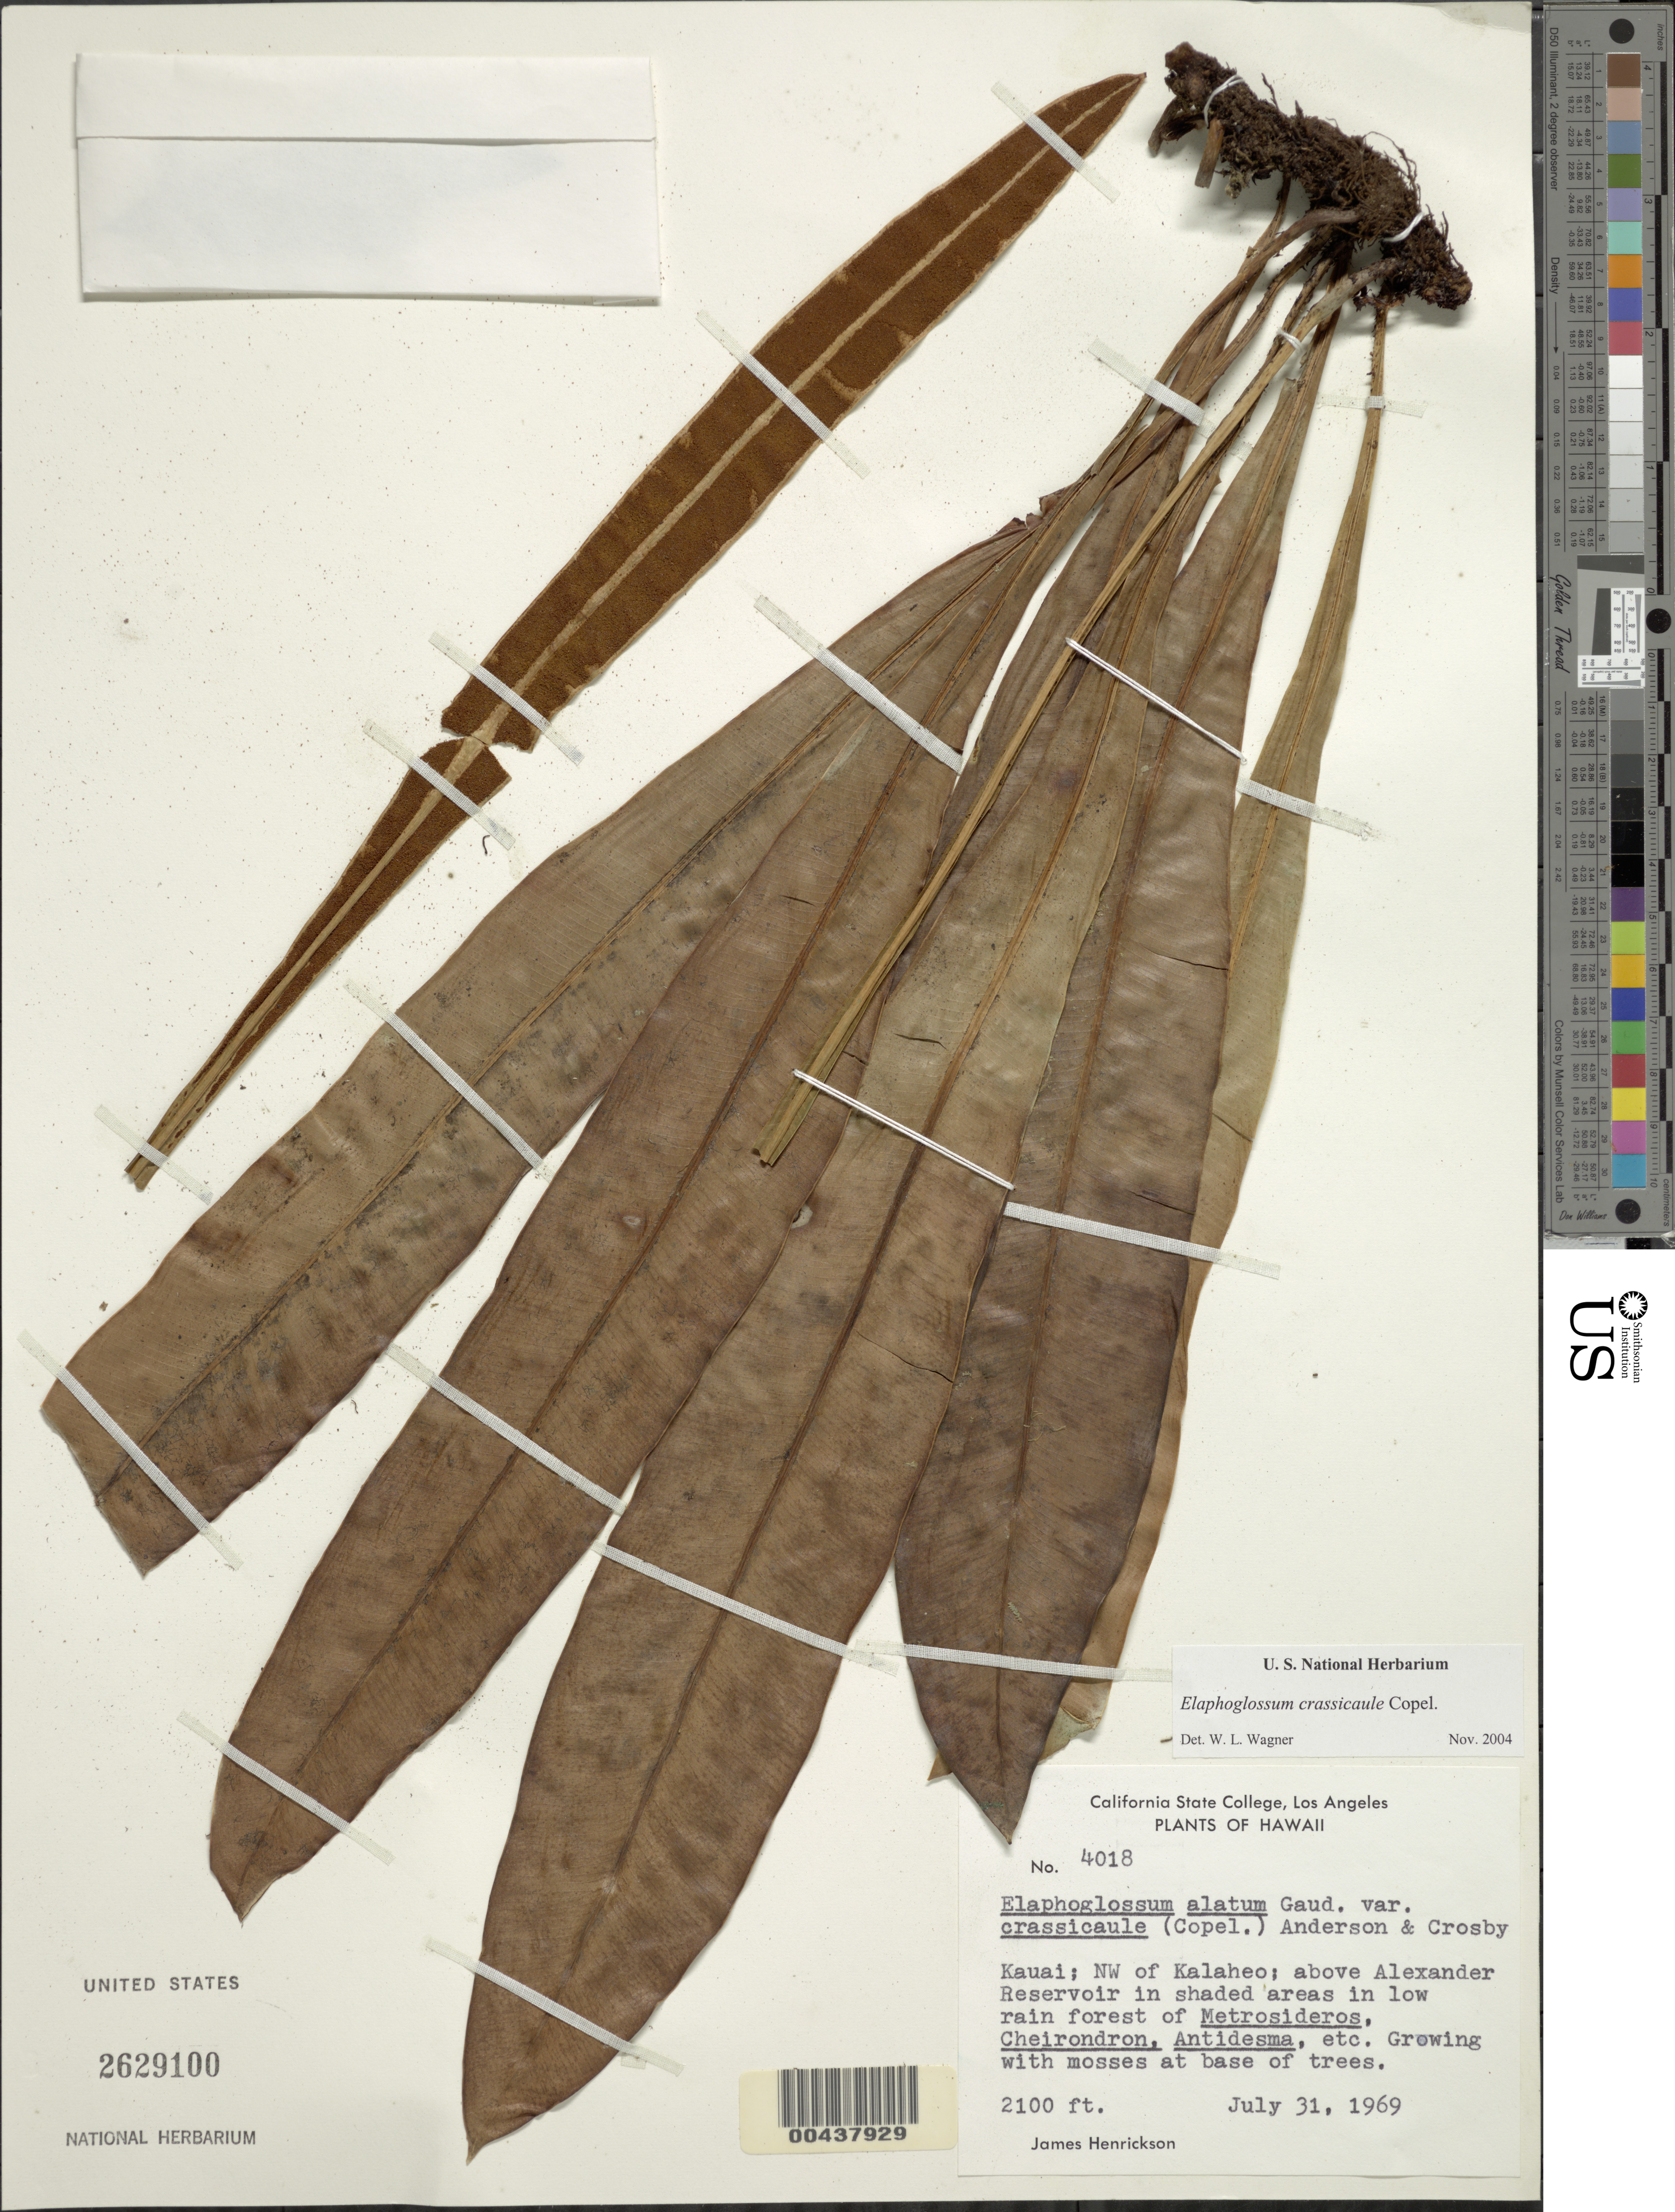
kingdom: Plantae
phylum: Tracheophyta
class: Polypodiopsida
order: Polypodiales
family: Dryopteridaceae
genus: Elaphoglossum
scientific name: Elaphoglossum crassicaule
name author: Copel.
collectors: J. S. Henrickson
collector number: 4018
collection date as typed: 31 Jul 1969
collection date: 1969-07-31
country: United States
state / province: Hawaii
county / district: Kauai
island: Kaua'i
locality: NW of Kalaheo; above Alexander Reservoir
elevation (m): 640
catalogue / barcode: US 2629100